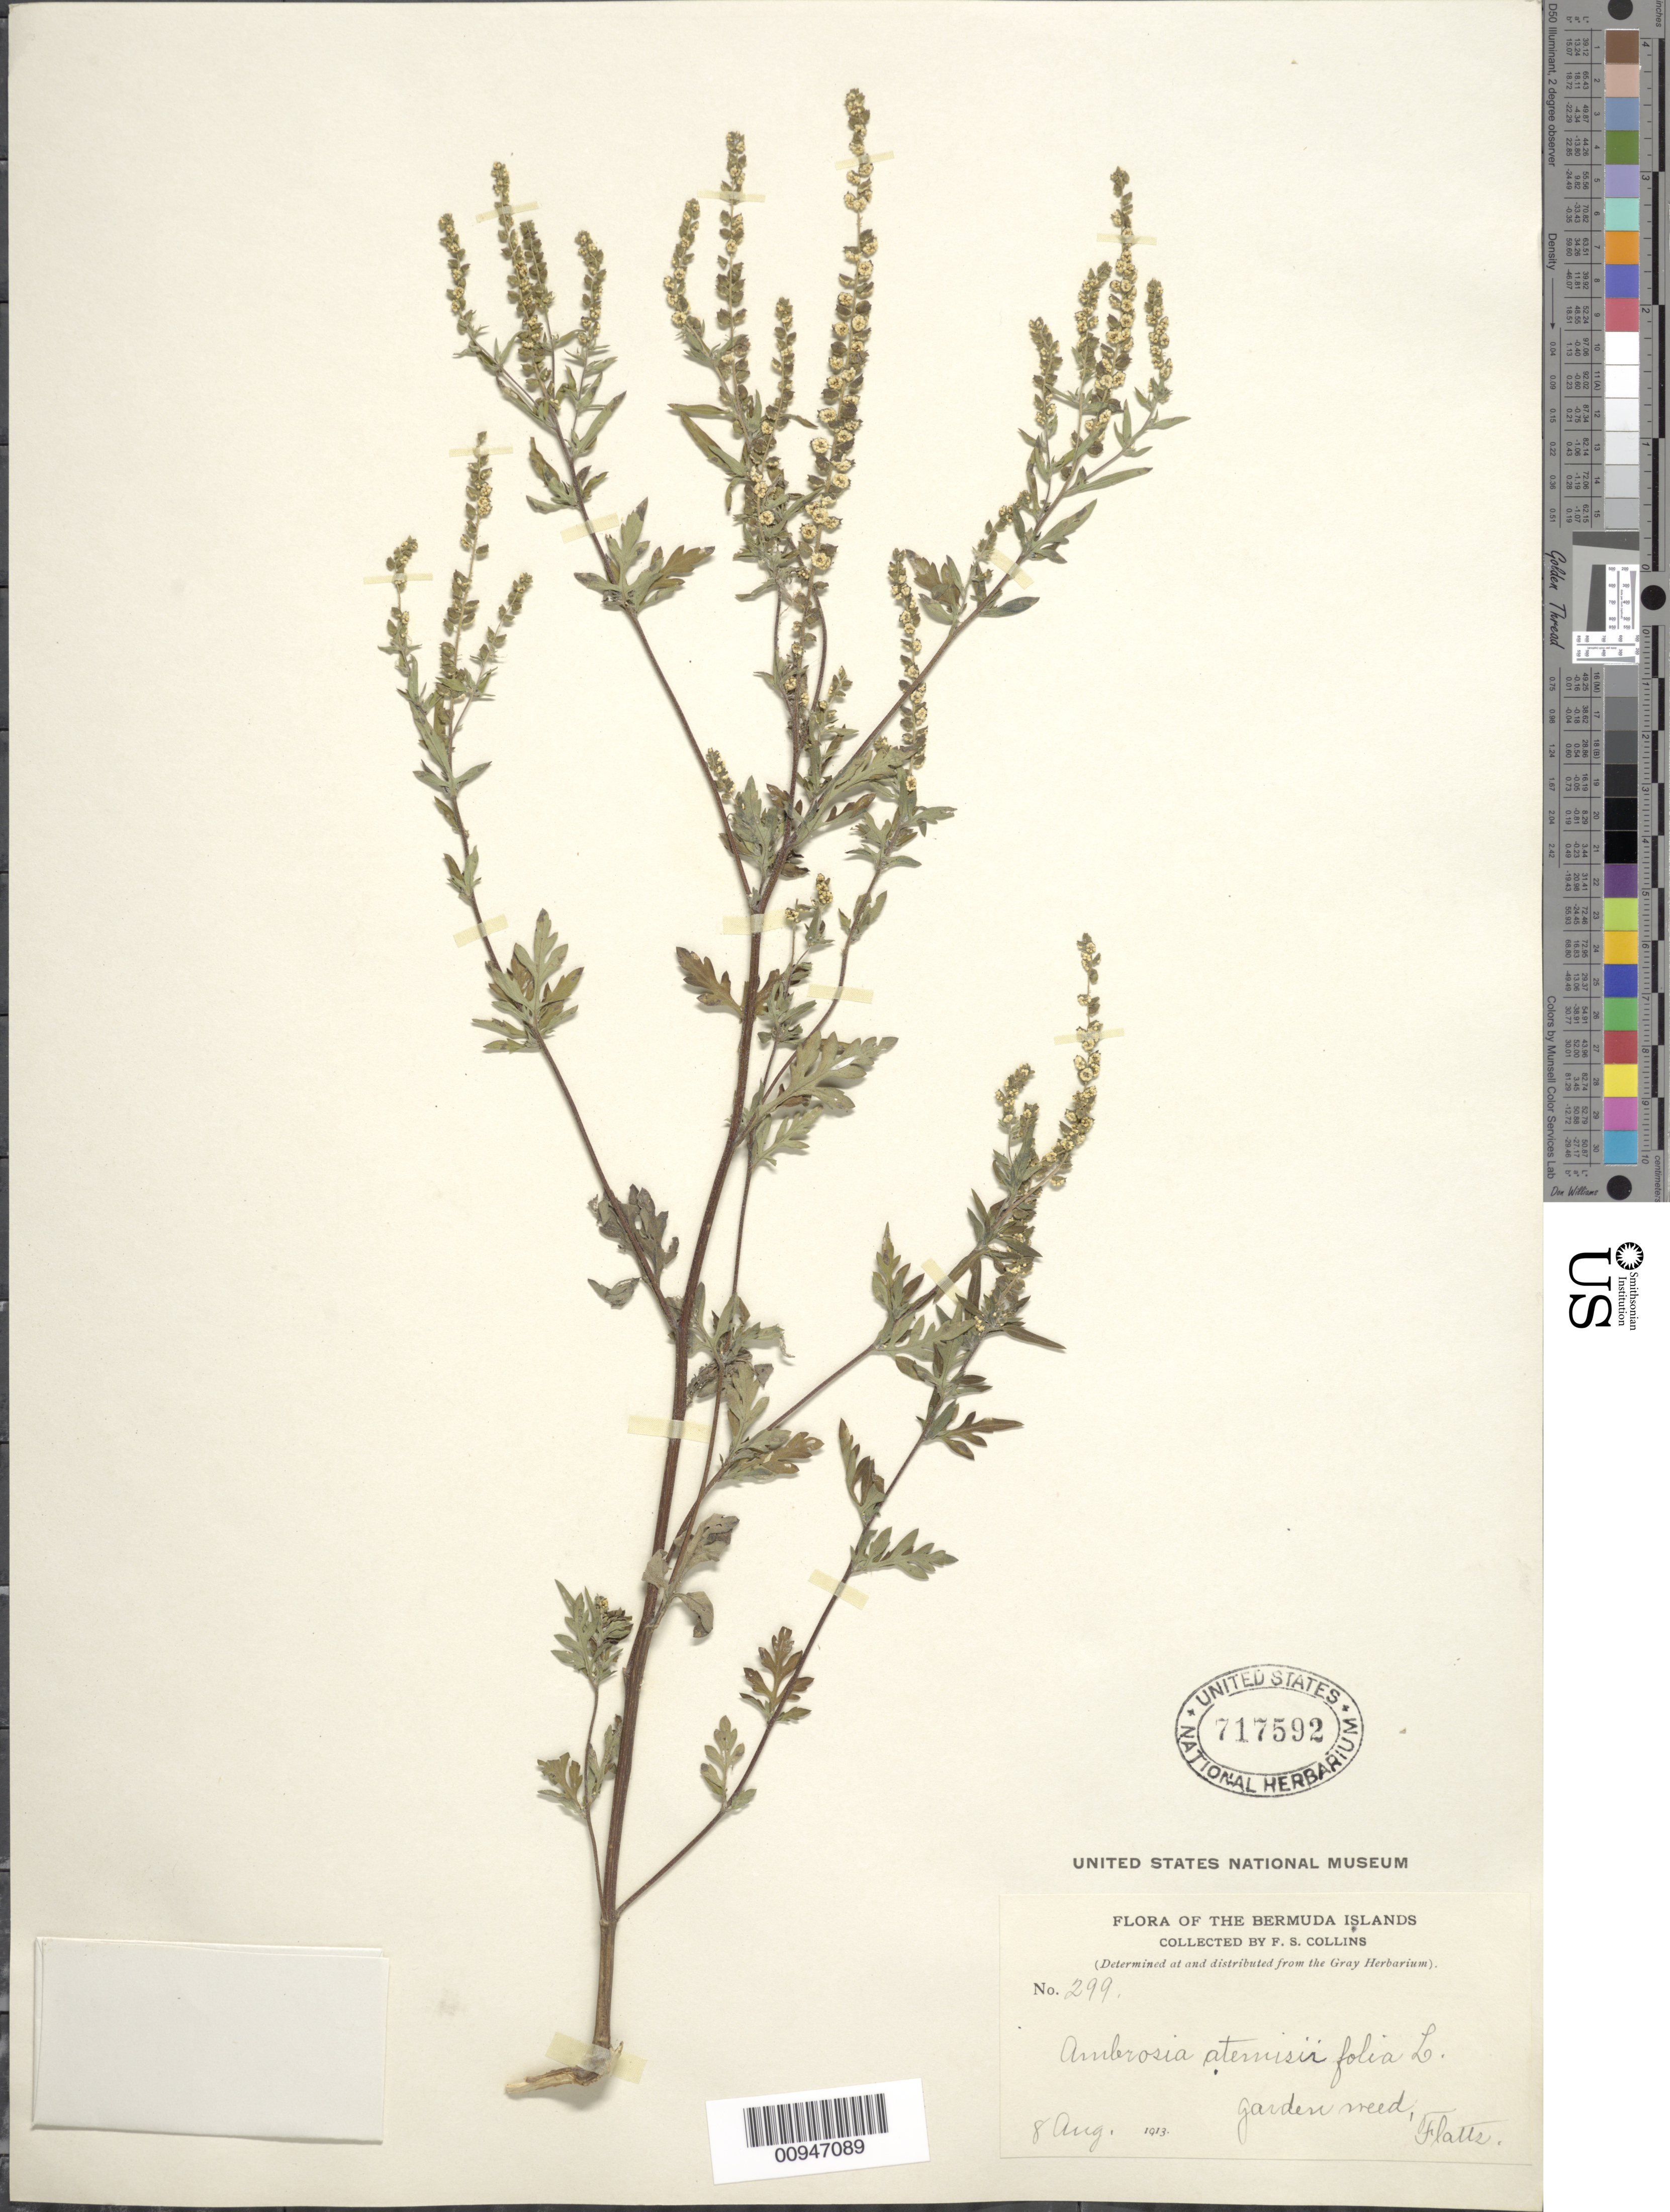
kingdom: Plantae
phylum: Tracheophyta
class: Magnoliopsida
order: Asterales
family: Asteraceae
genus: Ambrosia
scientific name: Ambrosia artemisiifolia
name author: L.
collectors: F. Collins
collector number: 299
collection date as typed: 08 Aug 1913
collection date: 1913-08-08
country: Bermuda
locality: Flatts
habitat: Garden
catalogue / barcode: US 717592